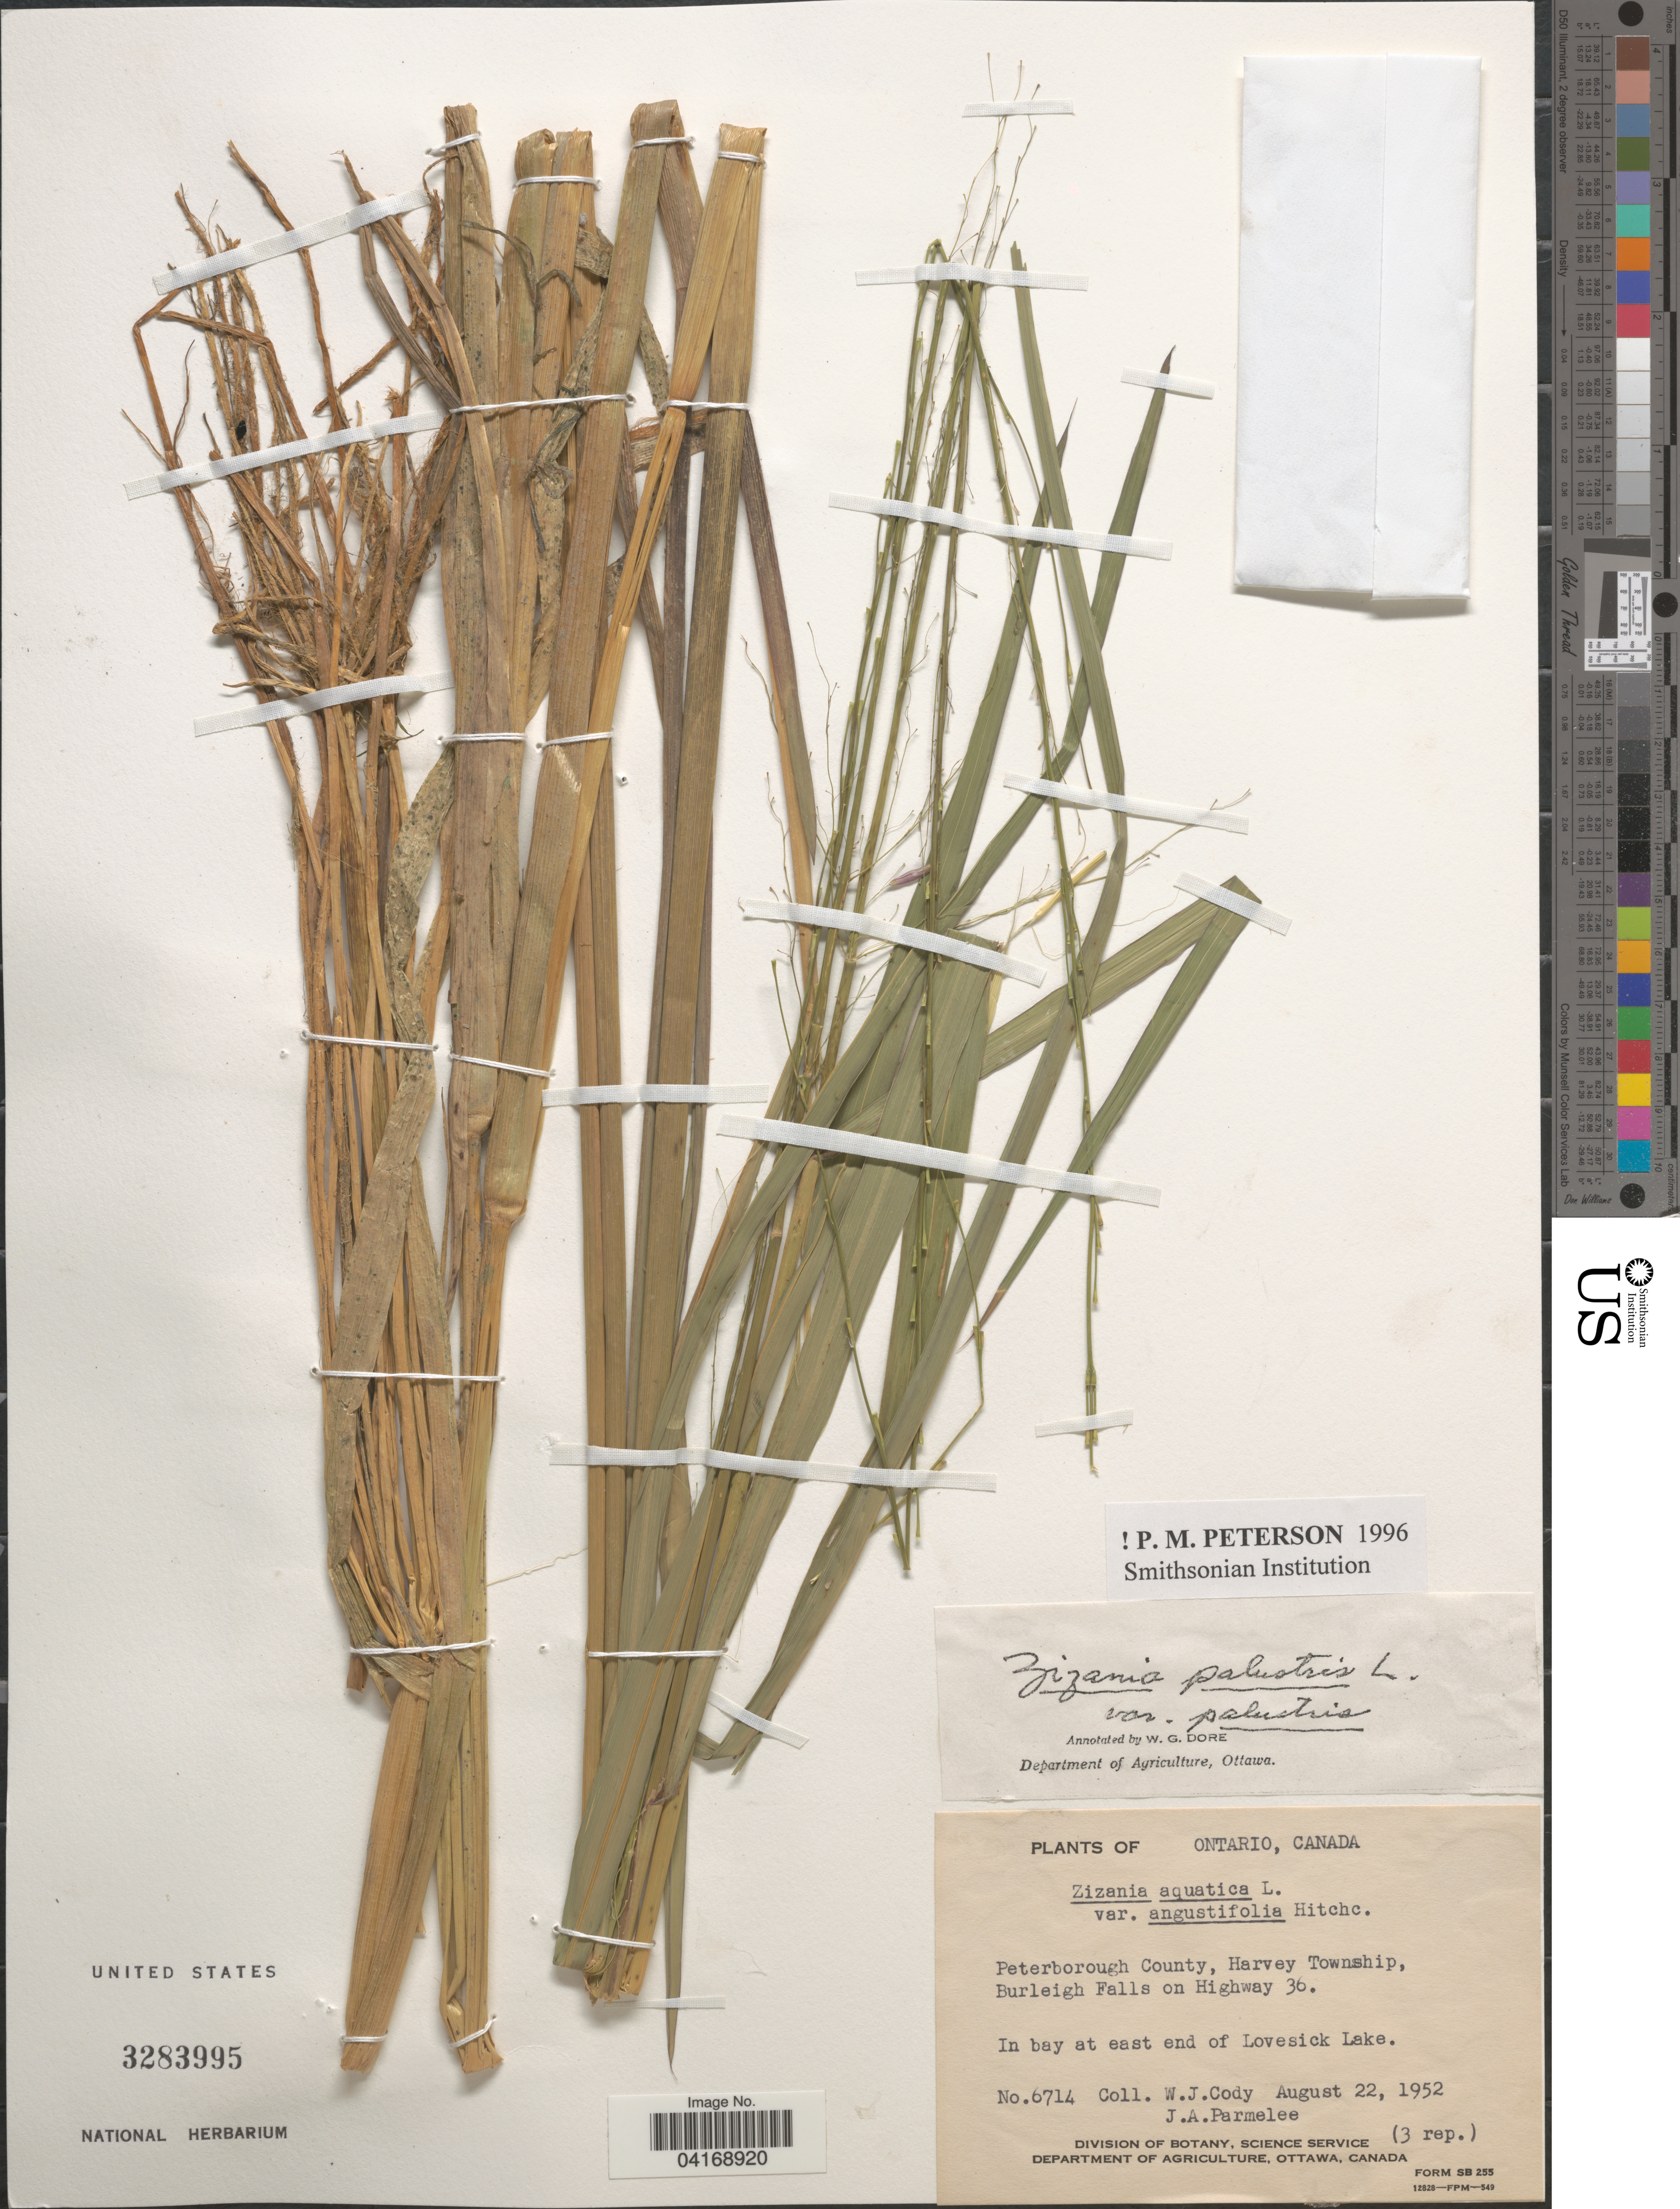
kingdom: Plantae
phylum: Tracheophyta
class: Liliopsida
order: Poales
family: Poaceae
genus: Zizania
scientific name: Zizania palustris var. palustris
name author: L.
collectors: W. Cody & J. A. Parmelee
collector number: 6714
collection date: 1952-08-22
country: Canada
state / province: Ontario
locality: Peterborough County, Harvey Township, Burleigh Falls on Highway 36. In bay at east end of Lovesick Lake.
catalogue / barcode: US 3283995